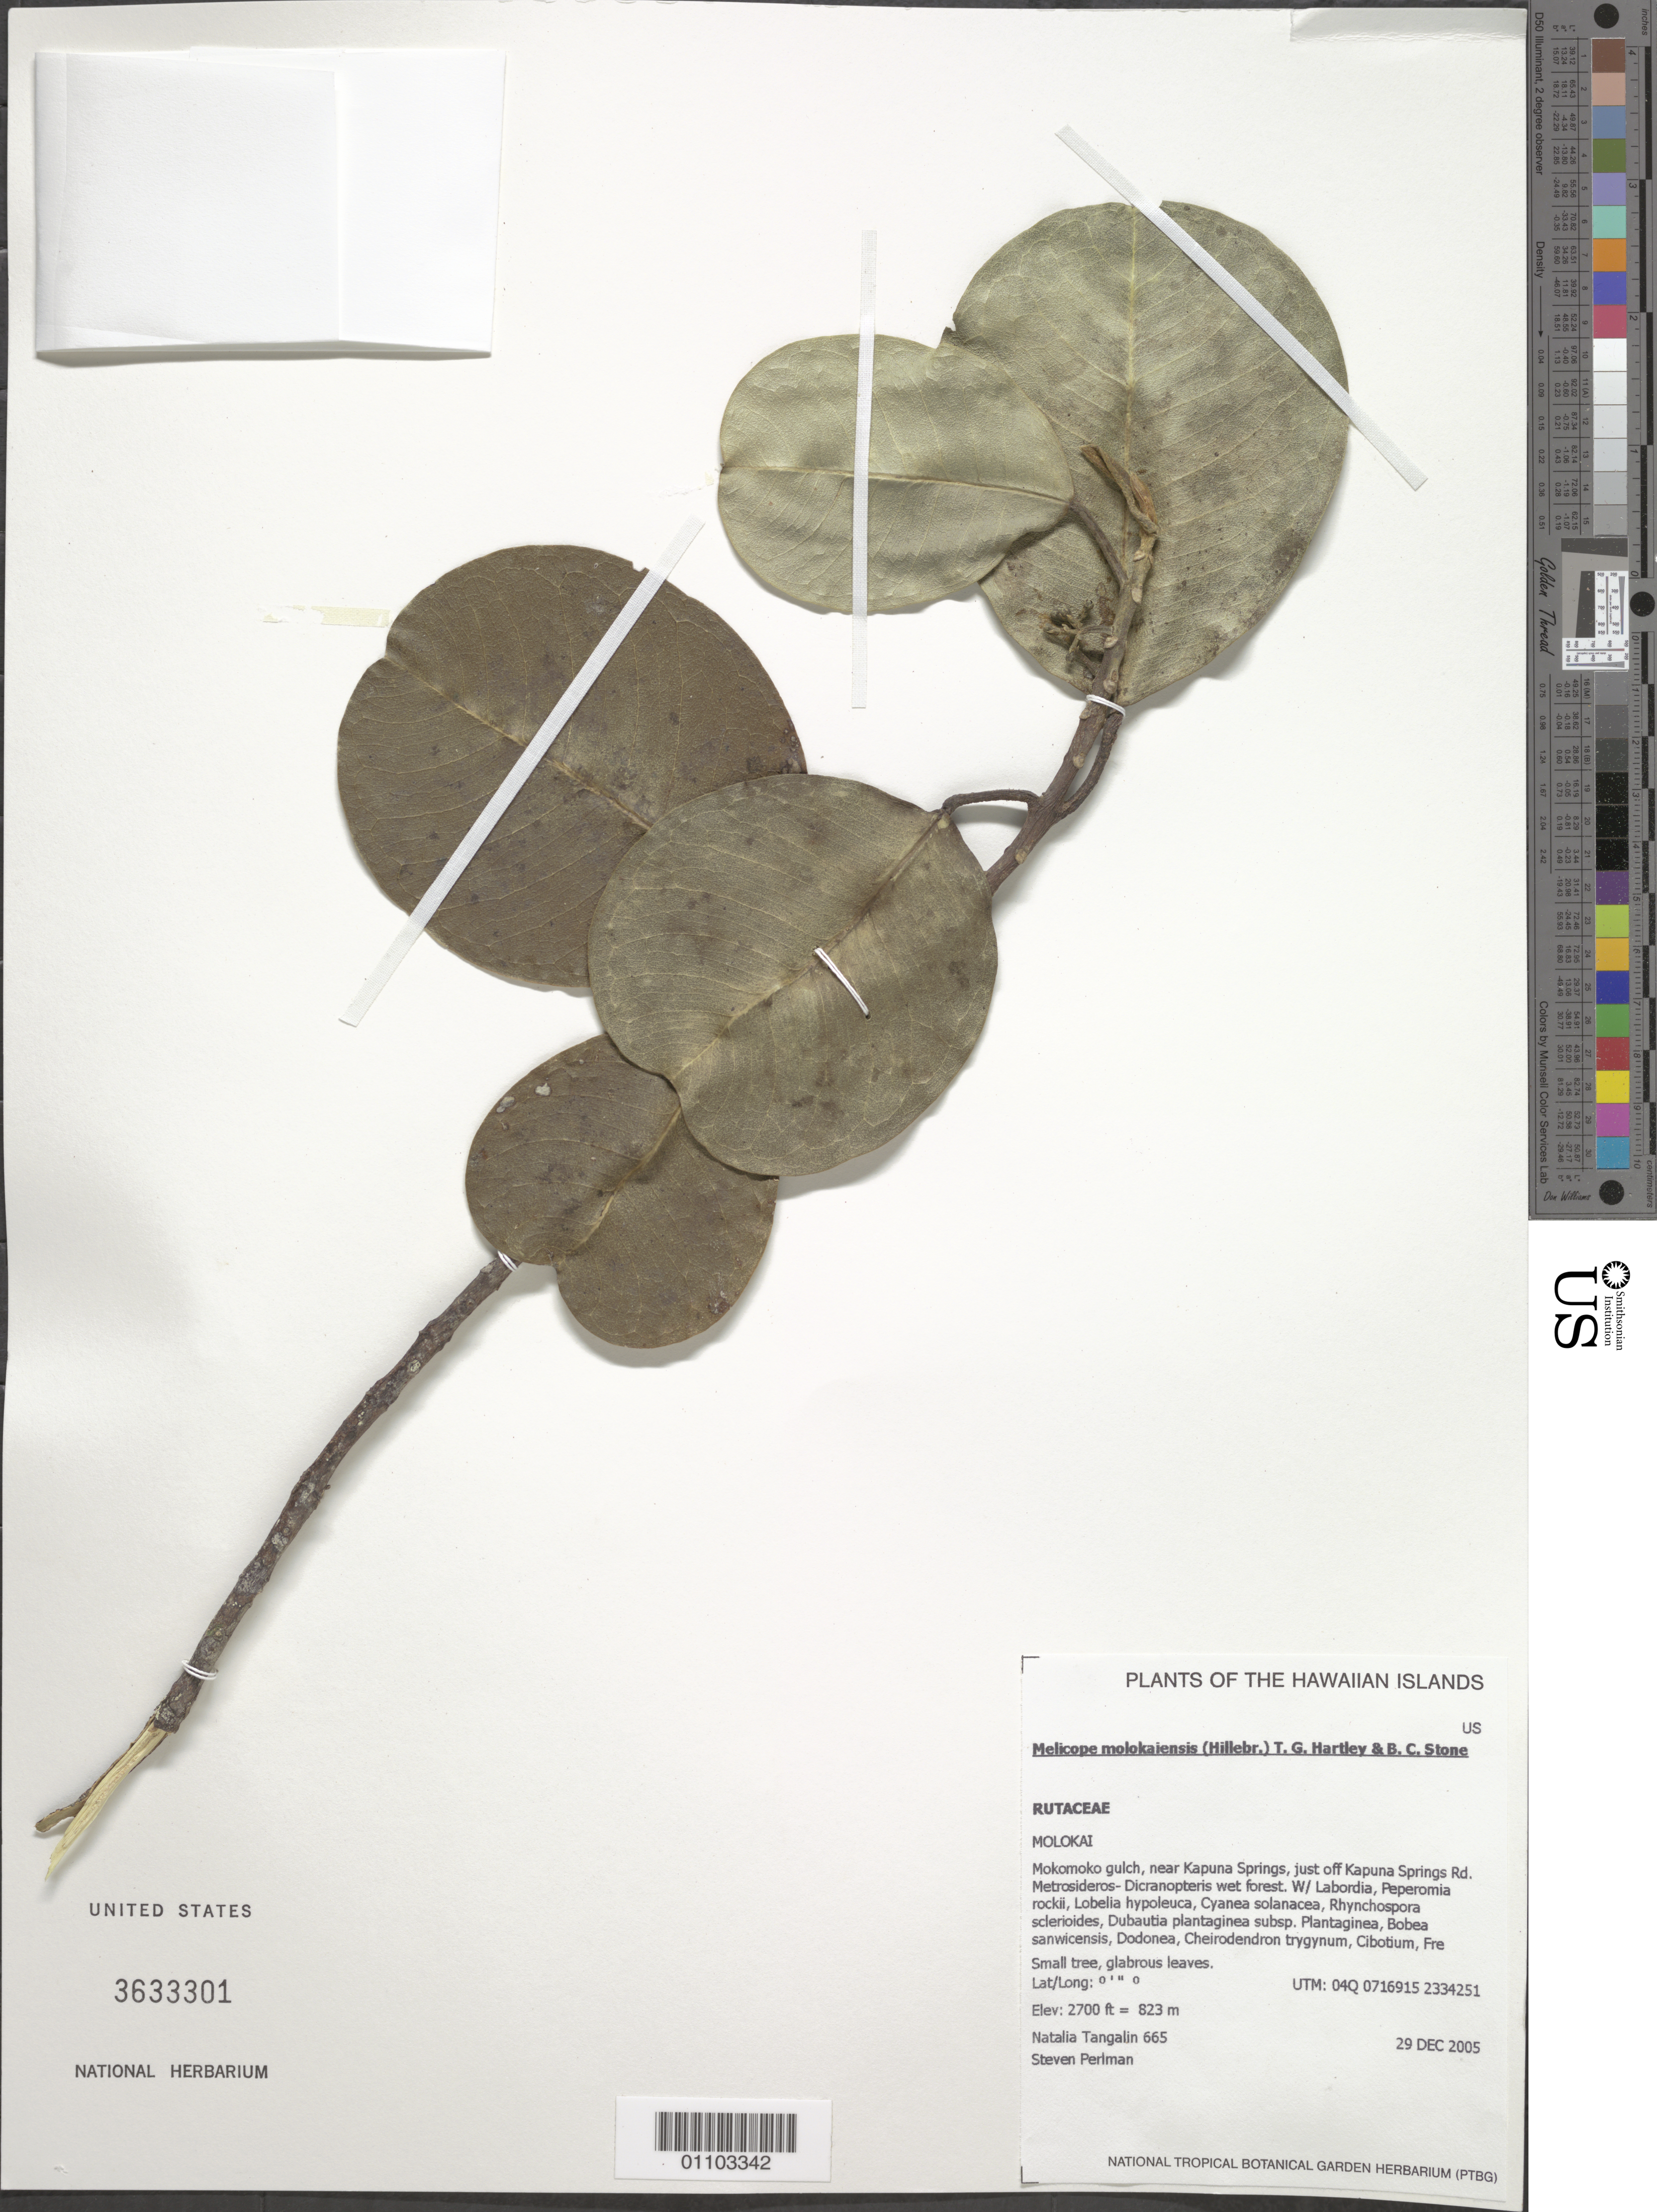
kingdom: Plantae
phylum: Tracheophyta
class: Magnoliopsida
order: Sapindales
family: Rutaceae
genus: Melicope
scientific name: Melicope molokaiensis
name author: (Hillebr.) T.G. Hartley & B.C. Stone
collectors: N. Tangalin & S. P. Perlman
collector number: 665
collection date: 2005-12-29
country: United States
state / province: Hawaii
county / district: Maui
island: Moloka'i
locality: Mokomoko gulch, near Kapuna Springs, just off Kapuna Springs Rd.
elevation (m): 823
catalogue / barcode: US 3633301